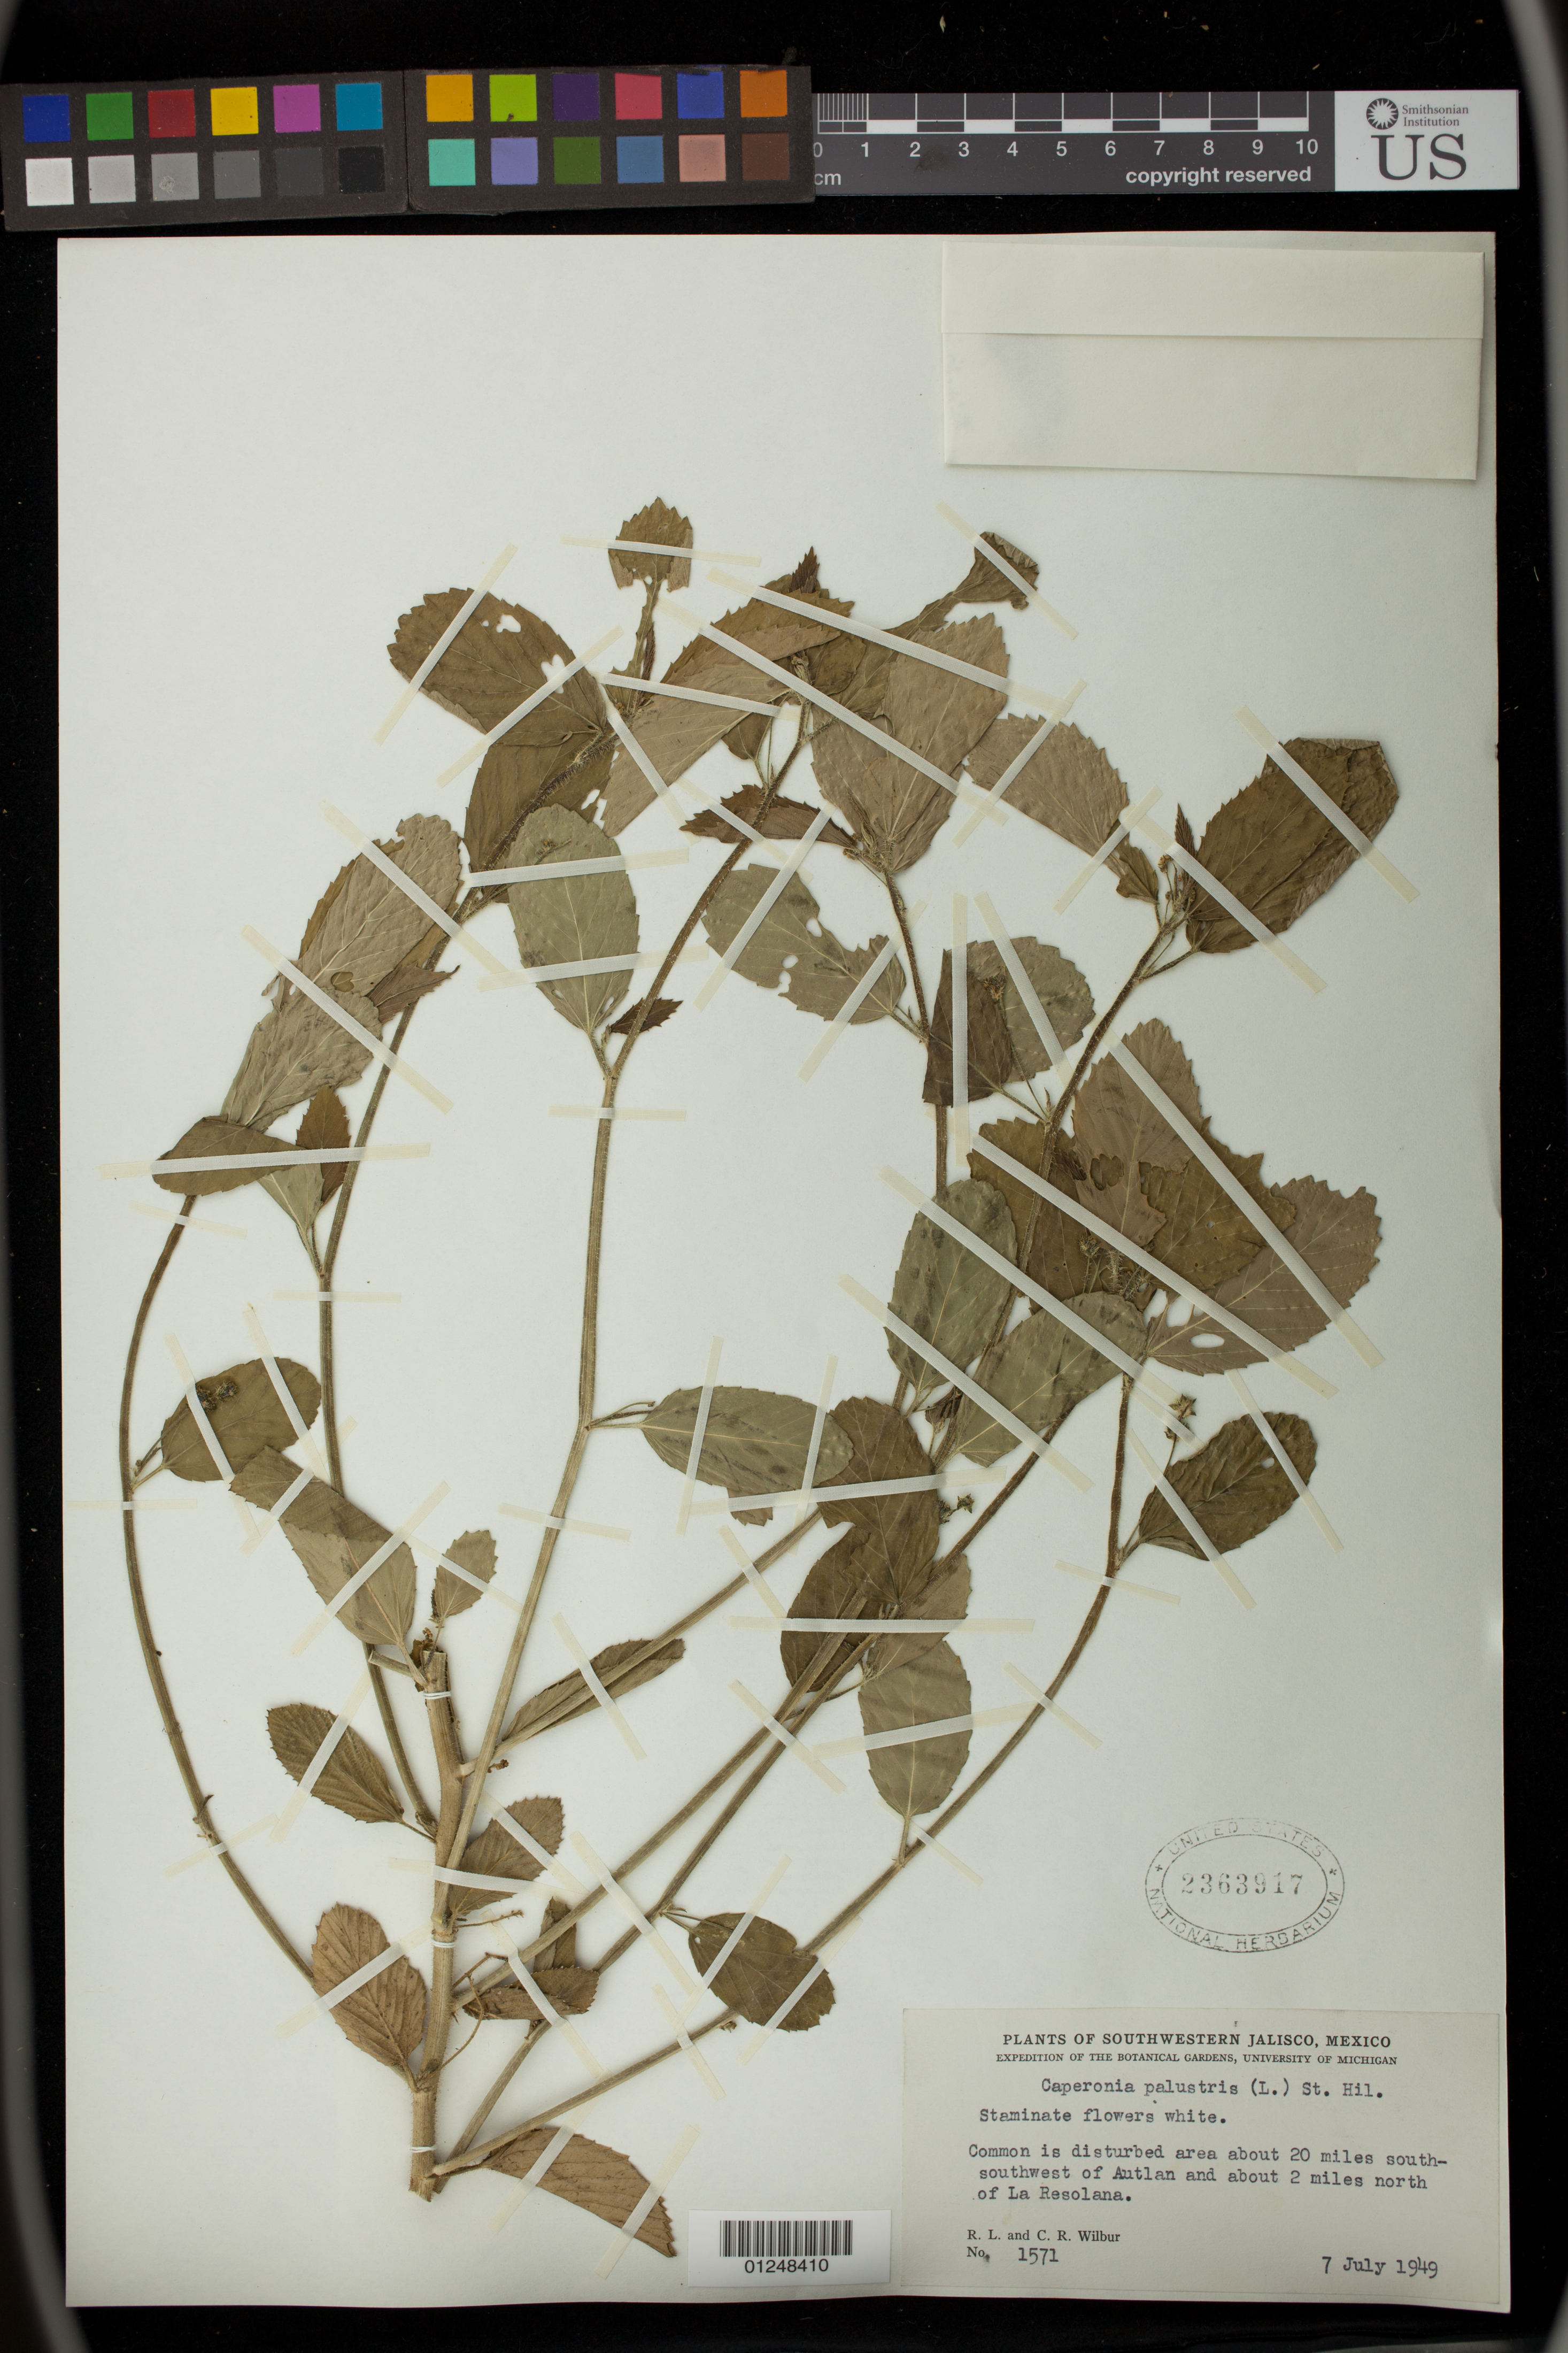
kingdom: Plantae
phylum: Tracheophyta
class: Magnoliopsida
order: Malpighiales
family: Euphorbiaceae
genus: Caperonia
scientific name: Caperonia palustris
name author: (L.) A. St.-Hil.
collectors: R. L. Wilbur & C. Wilbur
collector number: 1571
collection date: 1949-07-07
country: Mexico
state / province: Jalisco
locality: about 20 miles south-southwest of Autlan and about 2 miles north of La Resolana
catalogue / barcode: US 2363917